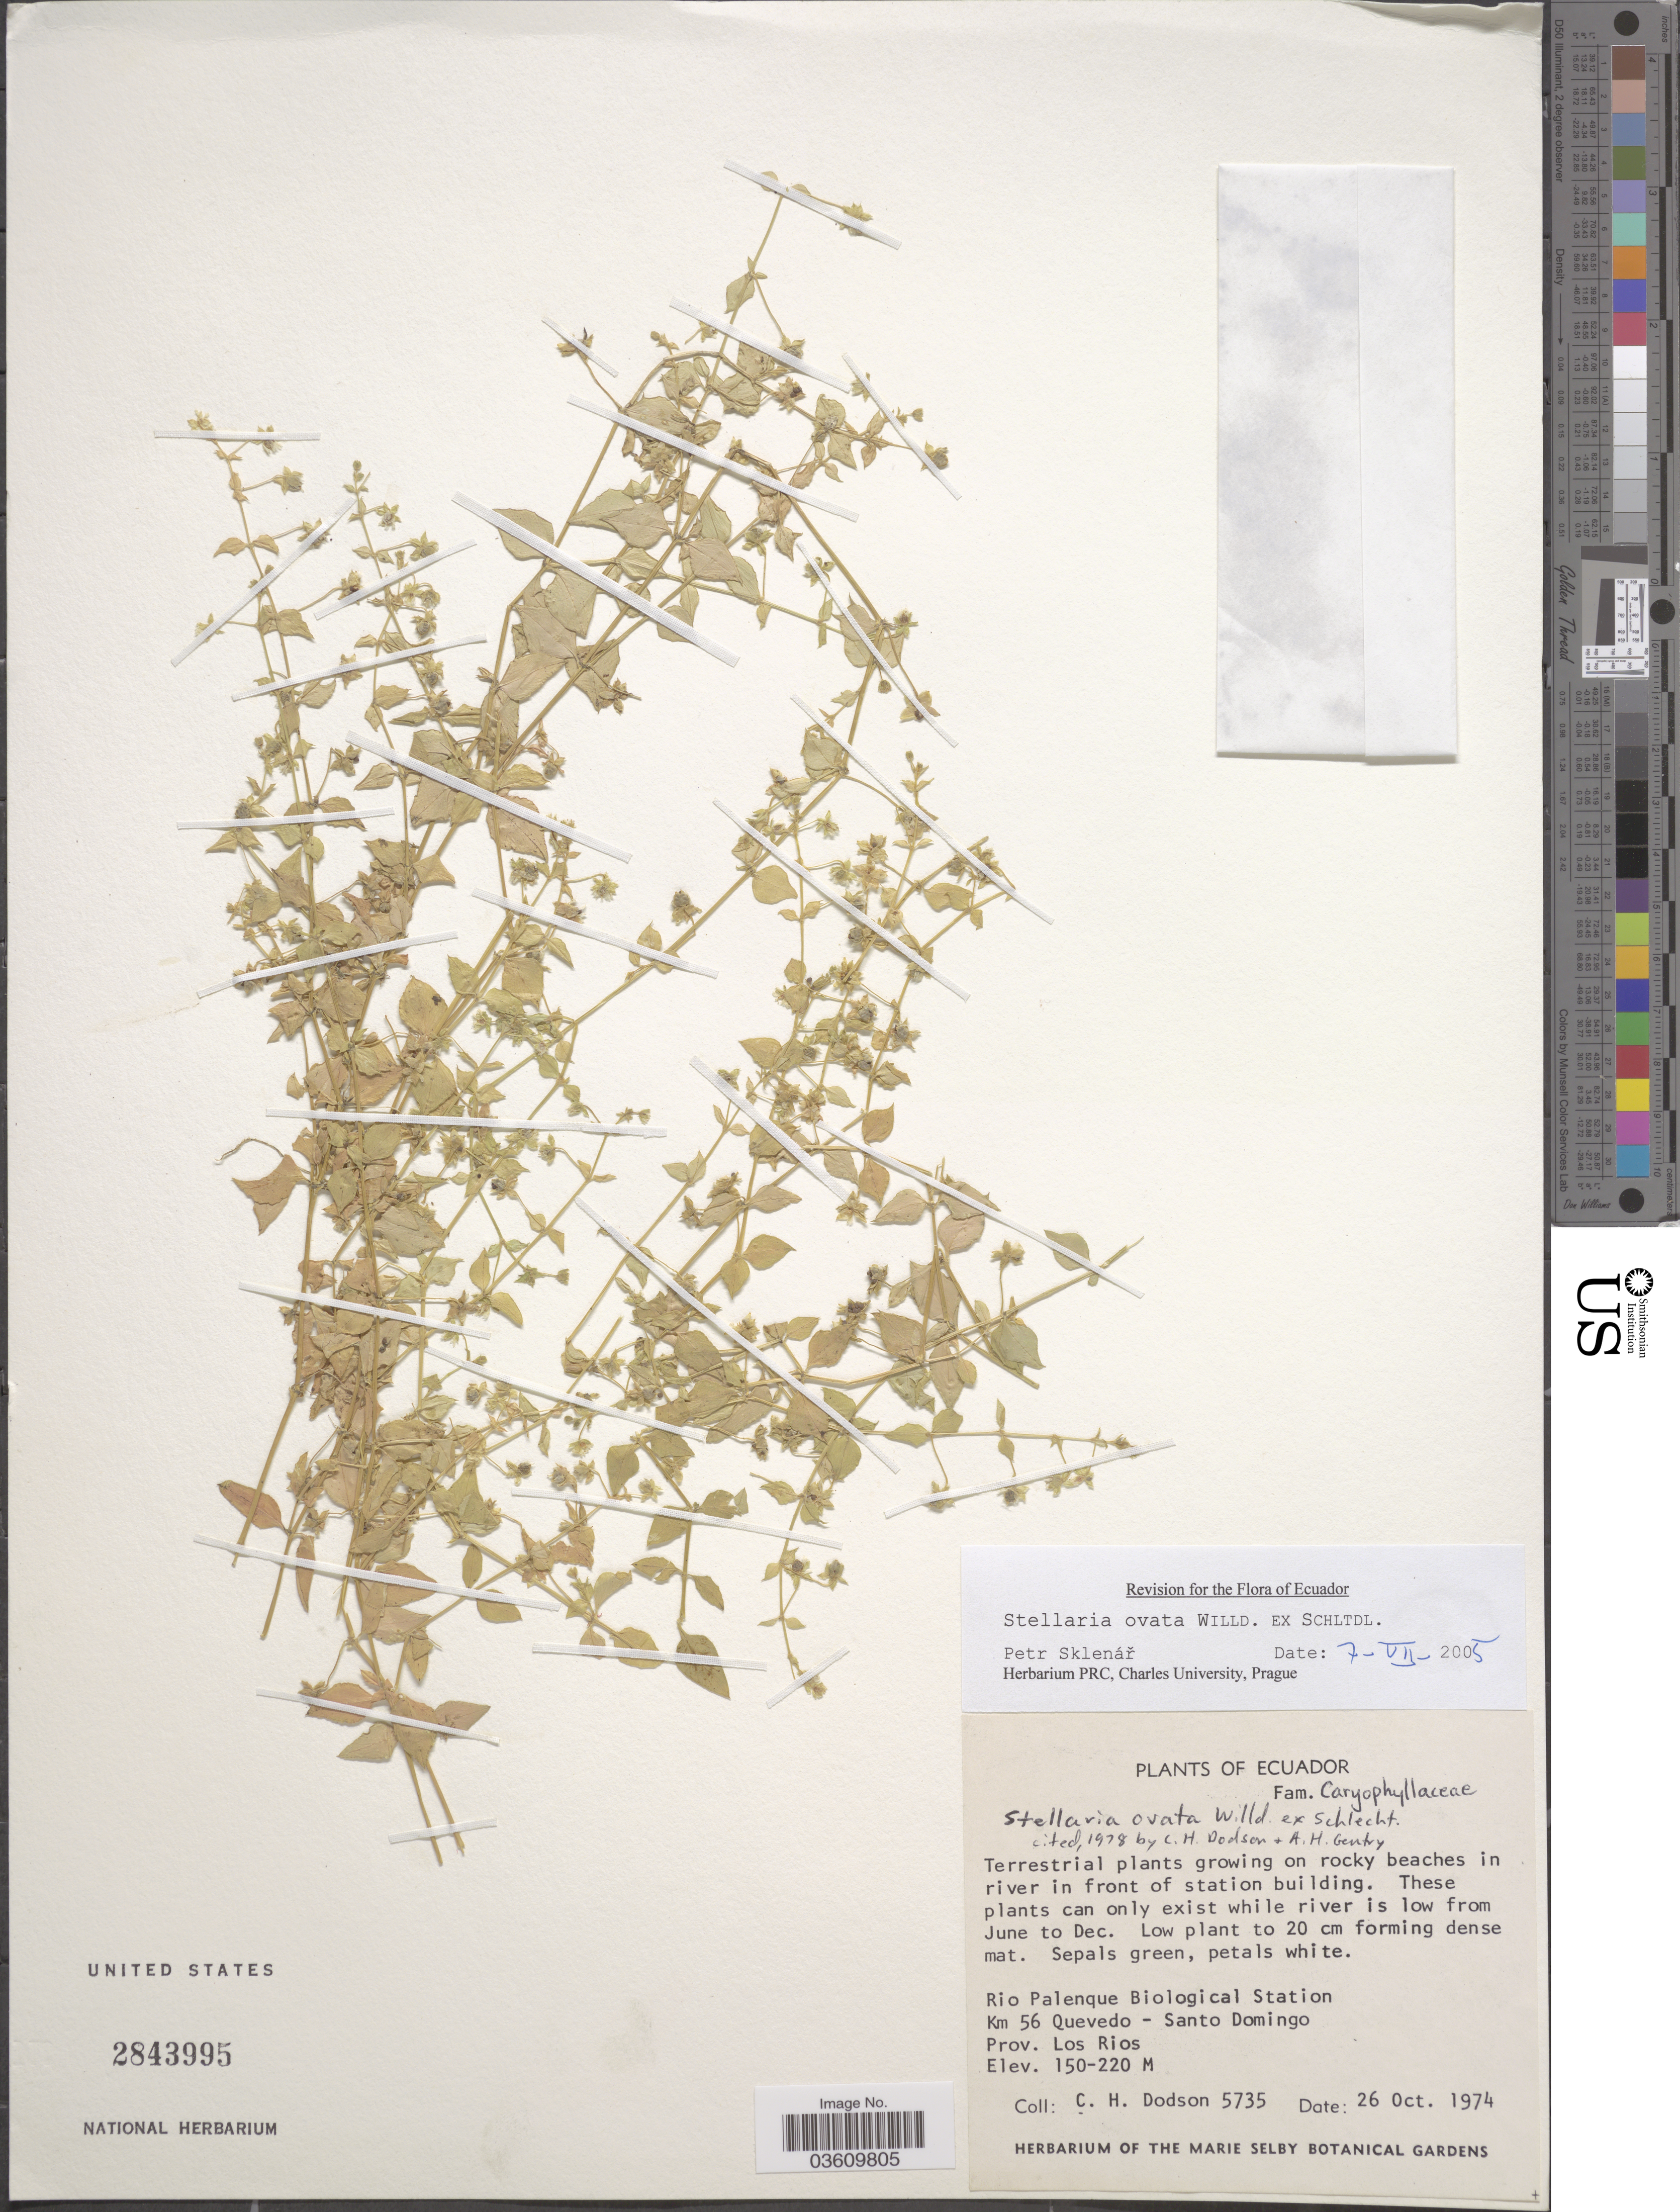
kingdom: Plantae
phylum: Tracheophyta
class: Magnoliopsida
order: Caryophyllales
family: Caryophyllaceae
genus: Stellaria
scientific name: Stellaria ovata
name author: Willd.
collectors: C. H. Dodson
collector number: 5735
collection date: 1974-10-26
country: Ecuador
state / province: Los Ríos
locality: Rio Palenque Biological Station. Km 56 Quevedo - Santo Domingo.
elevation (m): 150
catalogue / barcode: US 2843995